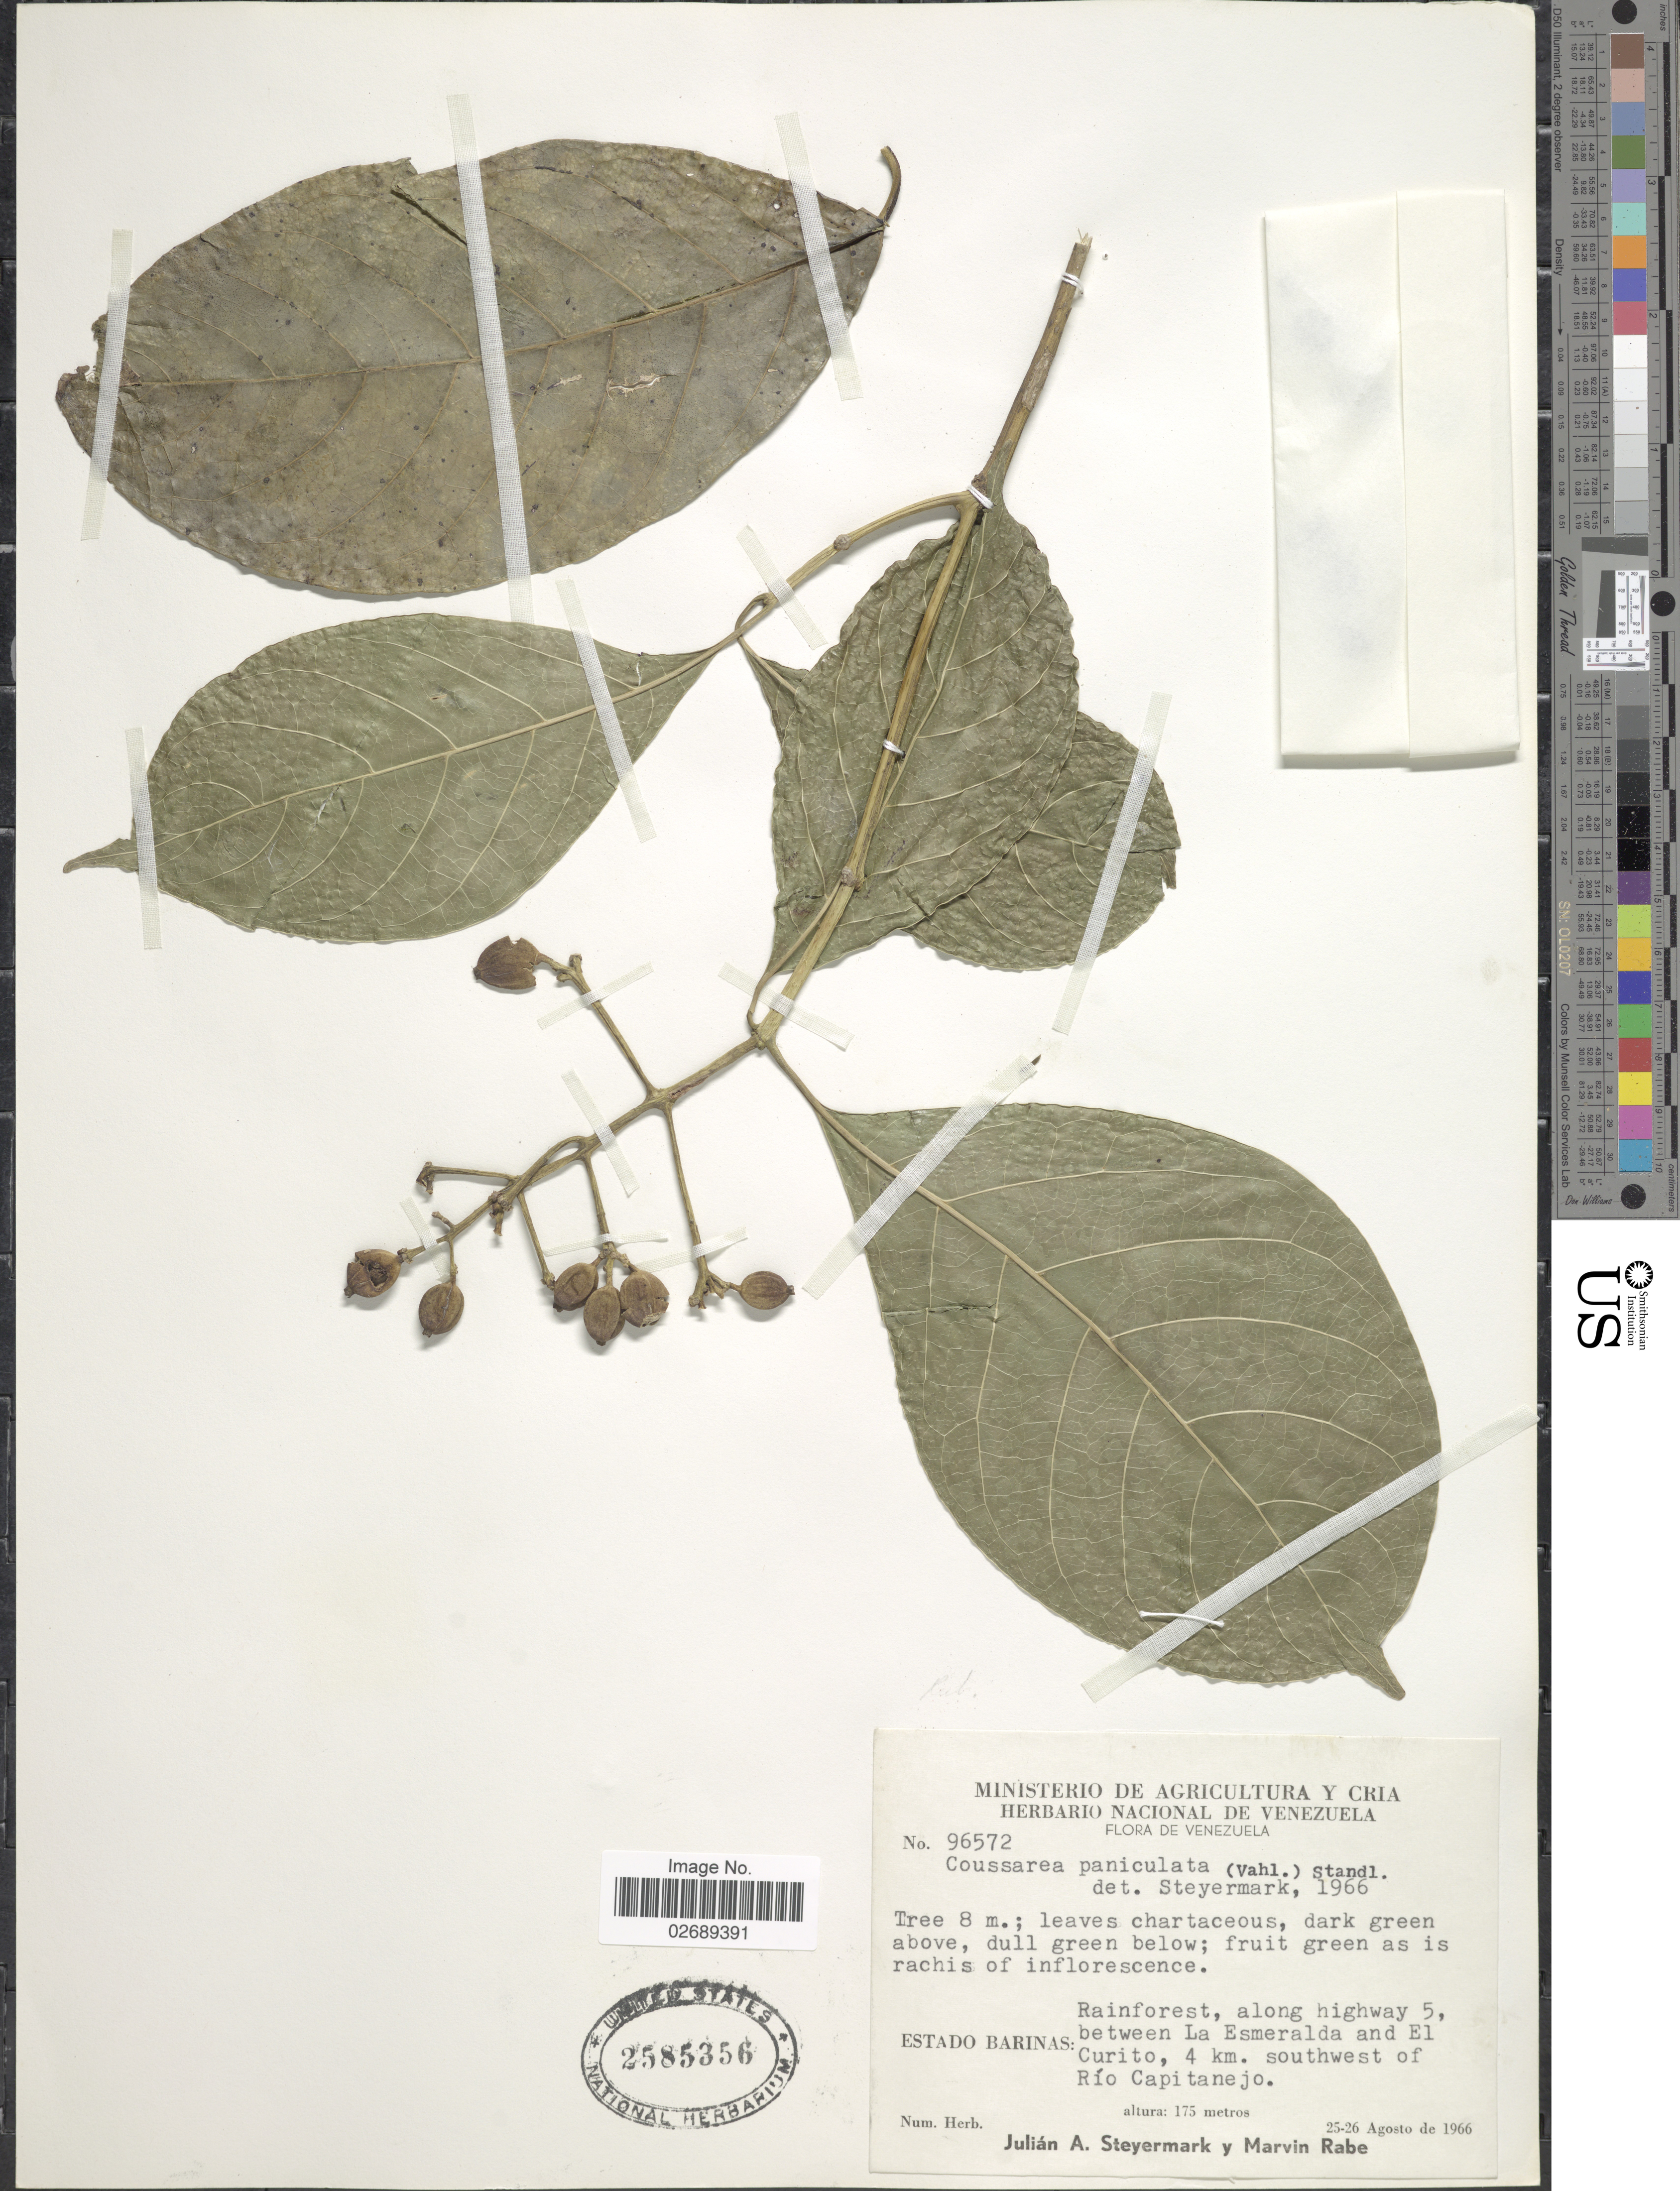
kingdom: Plantae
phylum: Tracheophyta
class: Magnoliopsida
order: Gentianales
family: Rubiaceae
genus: Coussarea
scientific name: Coussarea paniculata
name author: (Vahl) Standl.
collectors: J. Steyermark & M. Rabe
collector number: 96572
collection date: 1966-08-25/1966-08-26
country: Venezuela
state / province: Barinas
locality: Rainforest, along highway 5, between La Esmerelda and El Curito, 4 km. southwest of Rio Capitanejo.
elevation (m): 175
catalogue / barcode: US 2585356